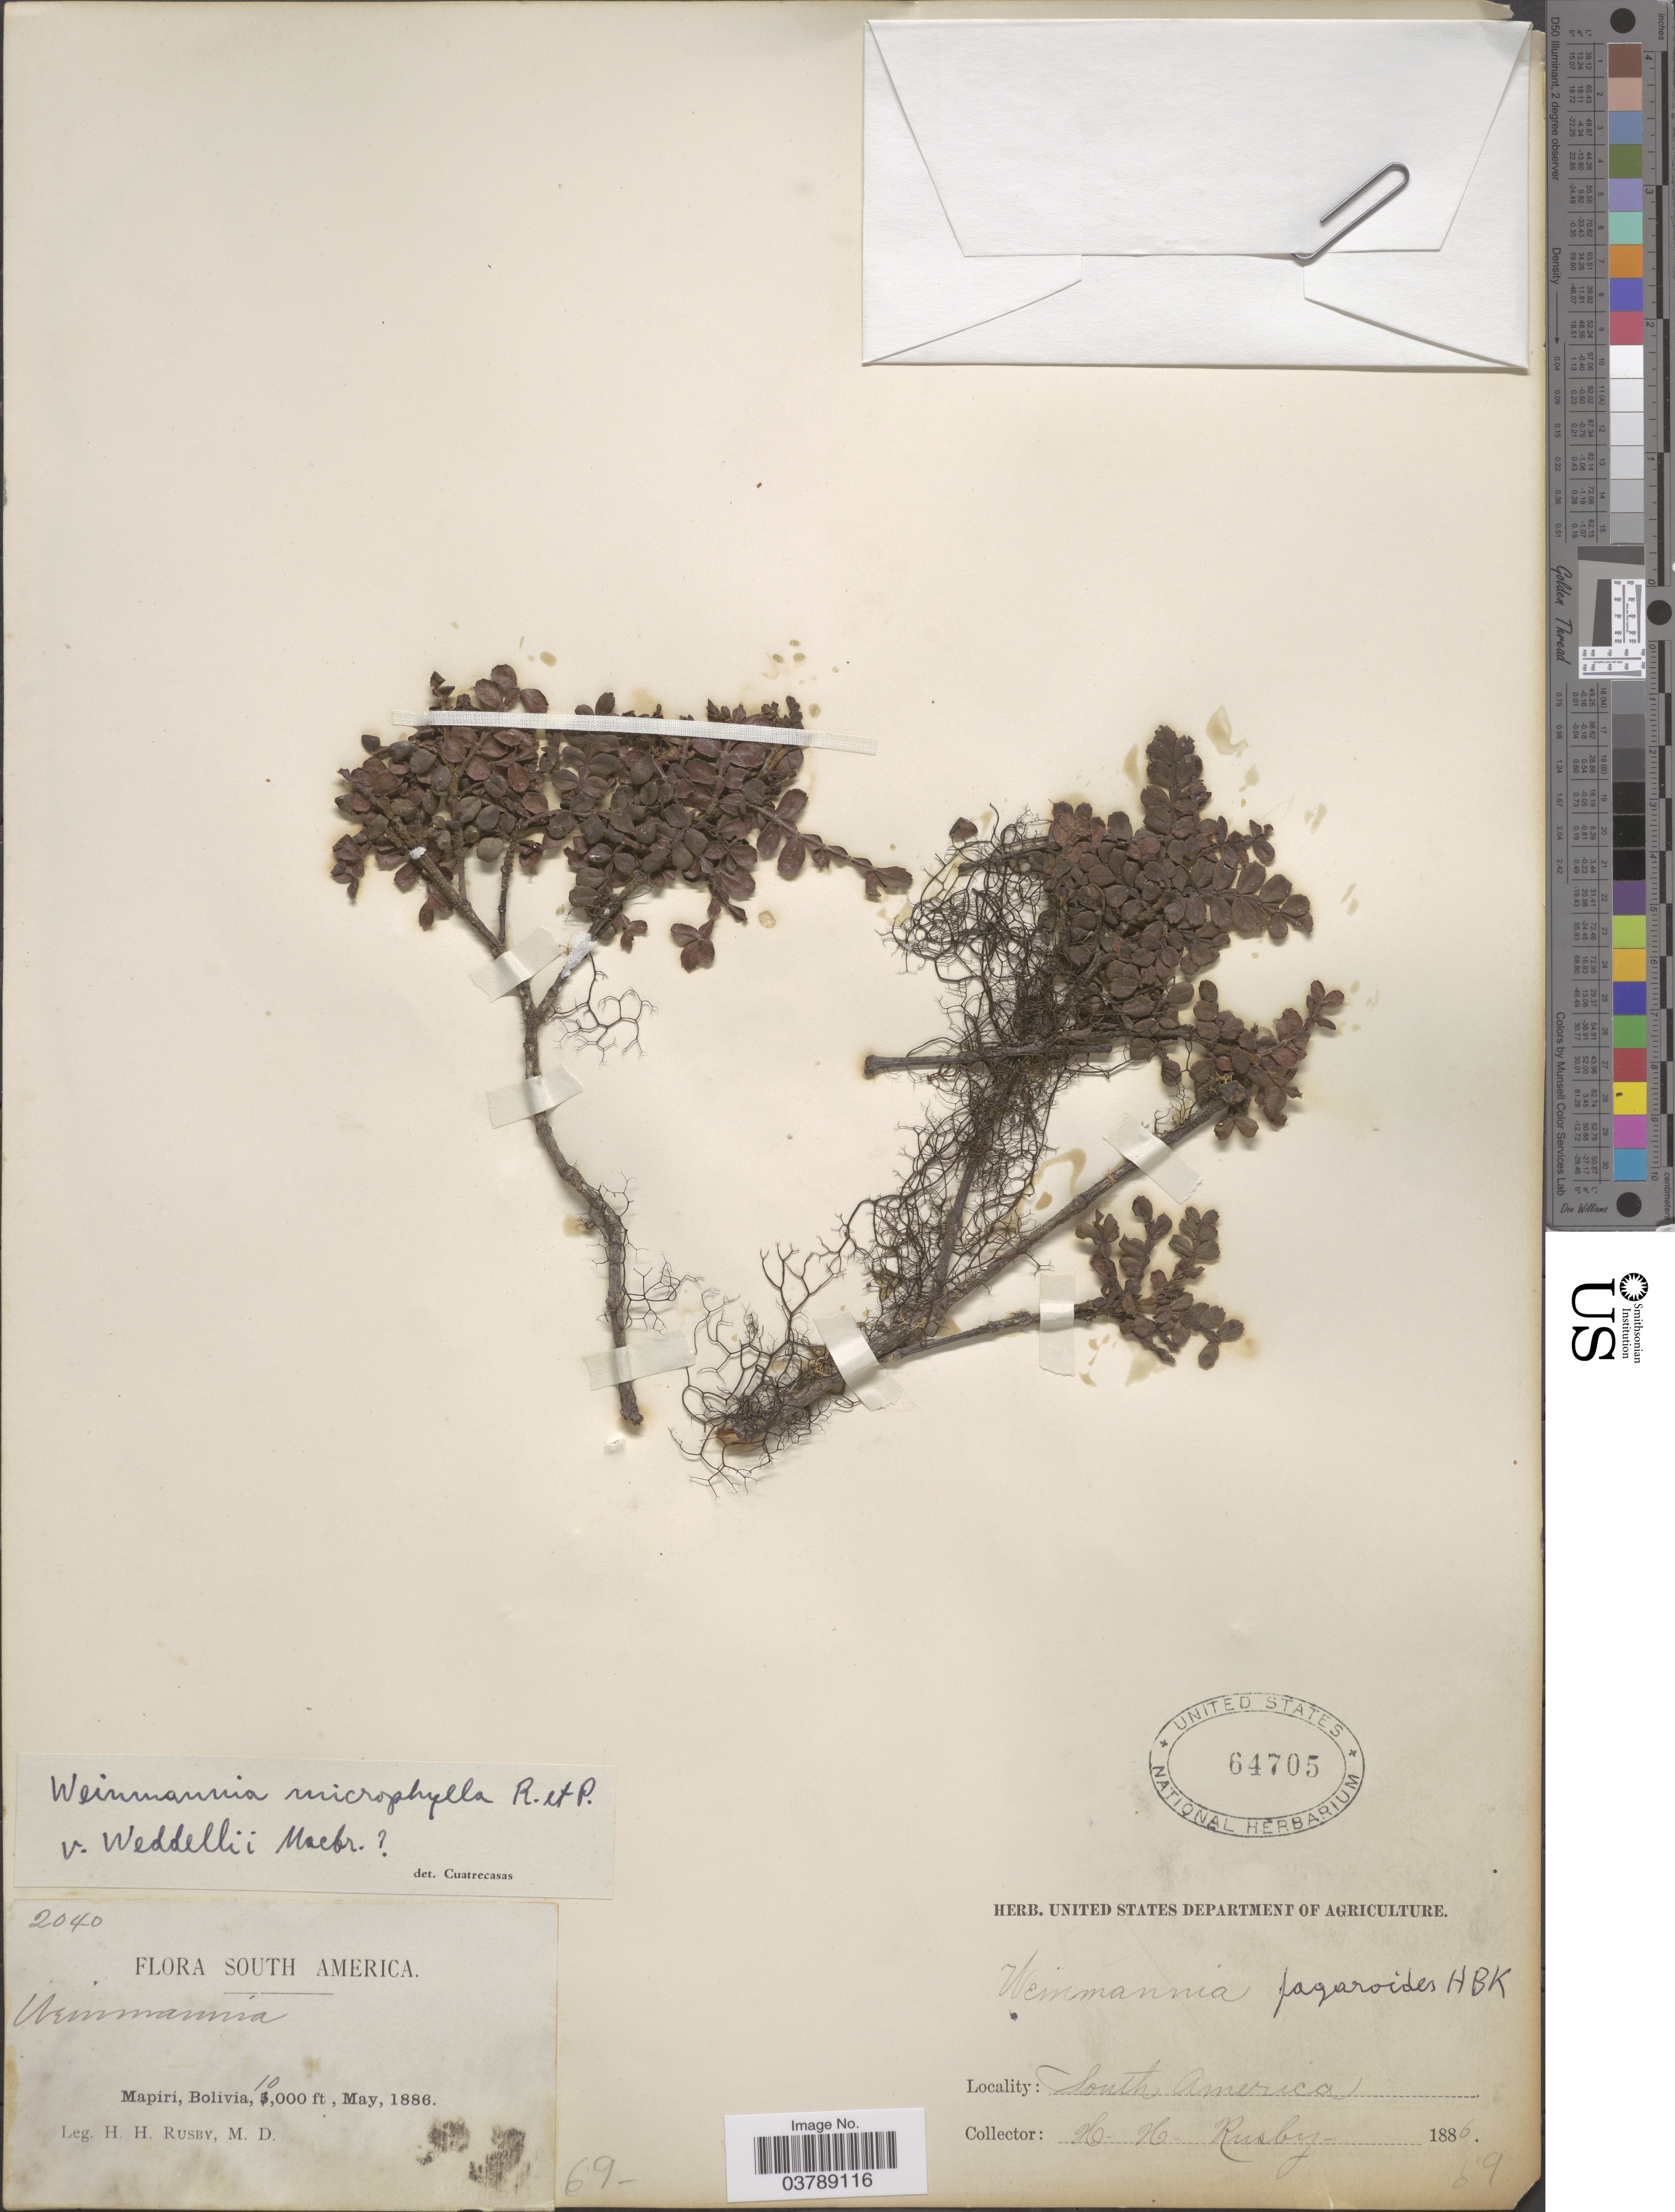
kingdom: Plantae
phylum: Tracheophyta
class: Magnoliopsida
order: Oxalidales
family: Cunoniaceae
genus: Weinmannia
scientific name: Weinmannia fagaroides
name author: Kunth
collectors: H. H. Rusby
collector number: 2040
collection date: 1886-05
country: Bolivia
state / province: La Páz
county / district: Larecaja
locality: Mapiri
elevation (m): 3048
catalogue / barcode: US 64705